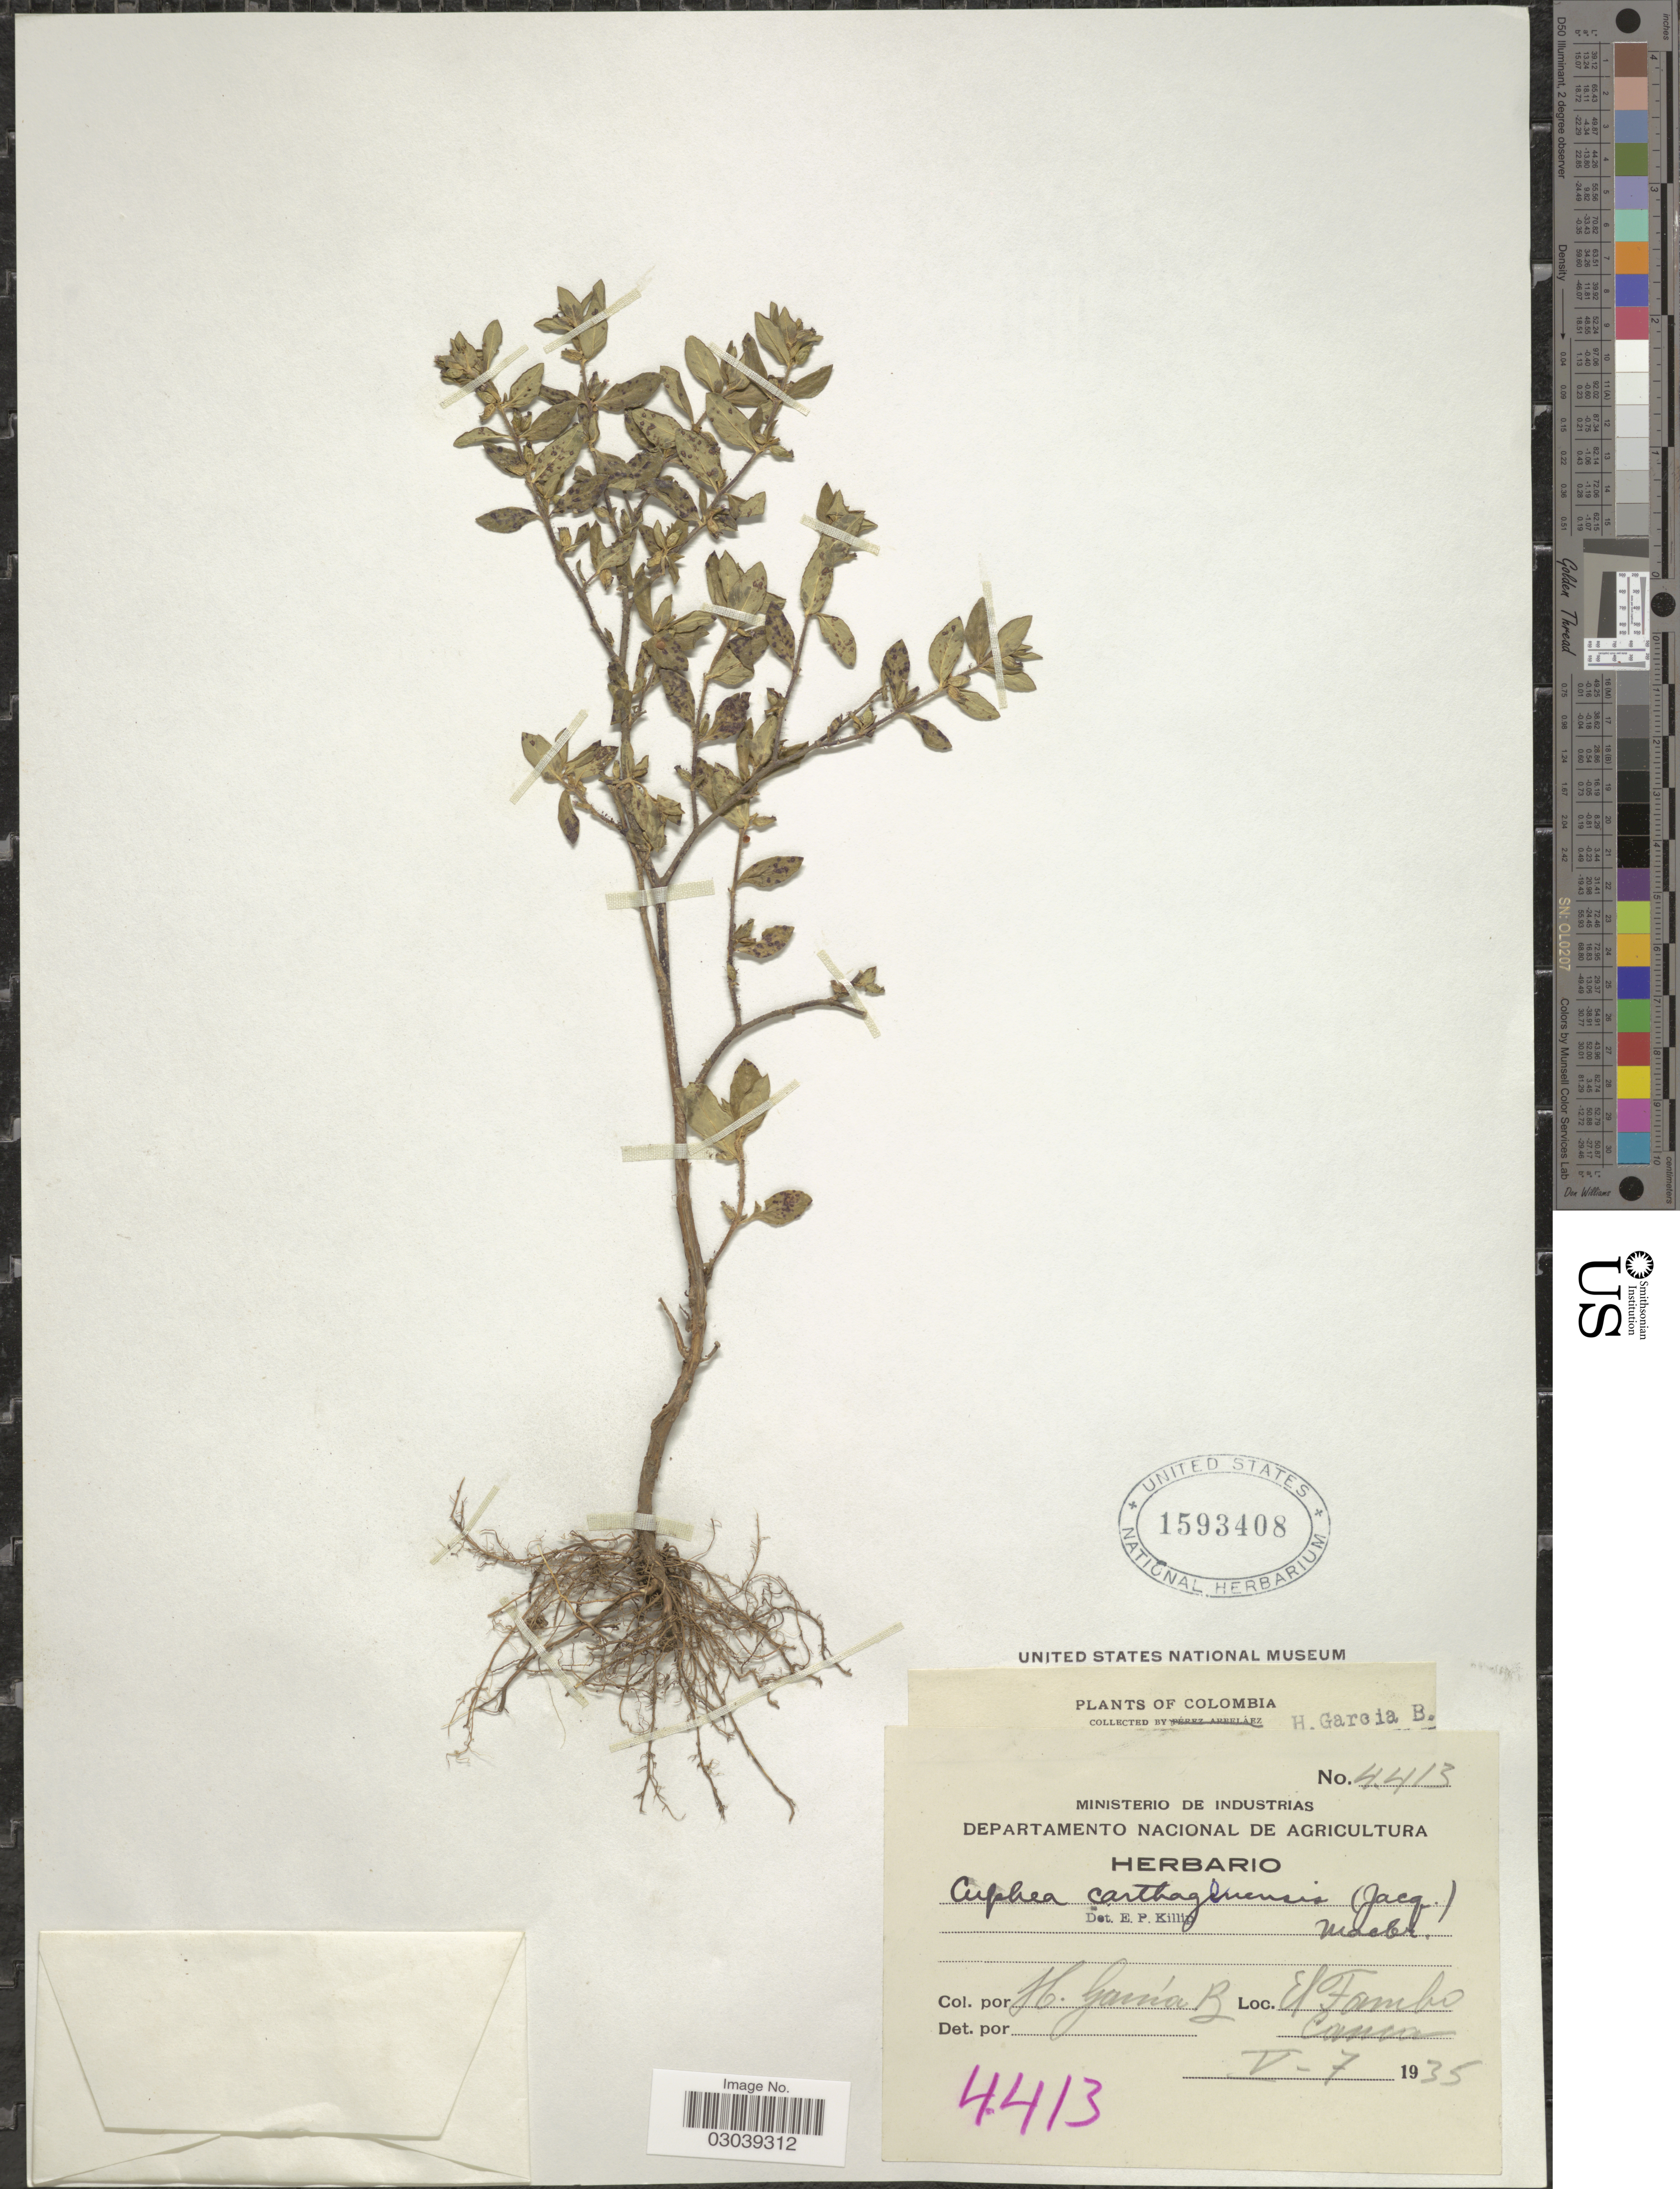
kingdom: Plantae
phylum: Tracheophyta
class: Magnoliopsida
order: Myrtales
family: Lythraceae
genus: Cuphea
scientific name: Cuphea carthagenensis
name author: (Jacq.) J.F. Macbr.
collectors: H. García B.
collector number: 4413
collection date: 1935-05-07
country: Colombia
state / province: Cauca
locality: El Tambo.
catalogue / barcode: US 1593408